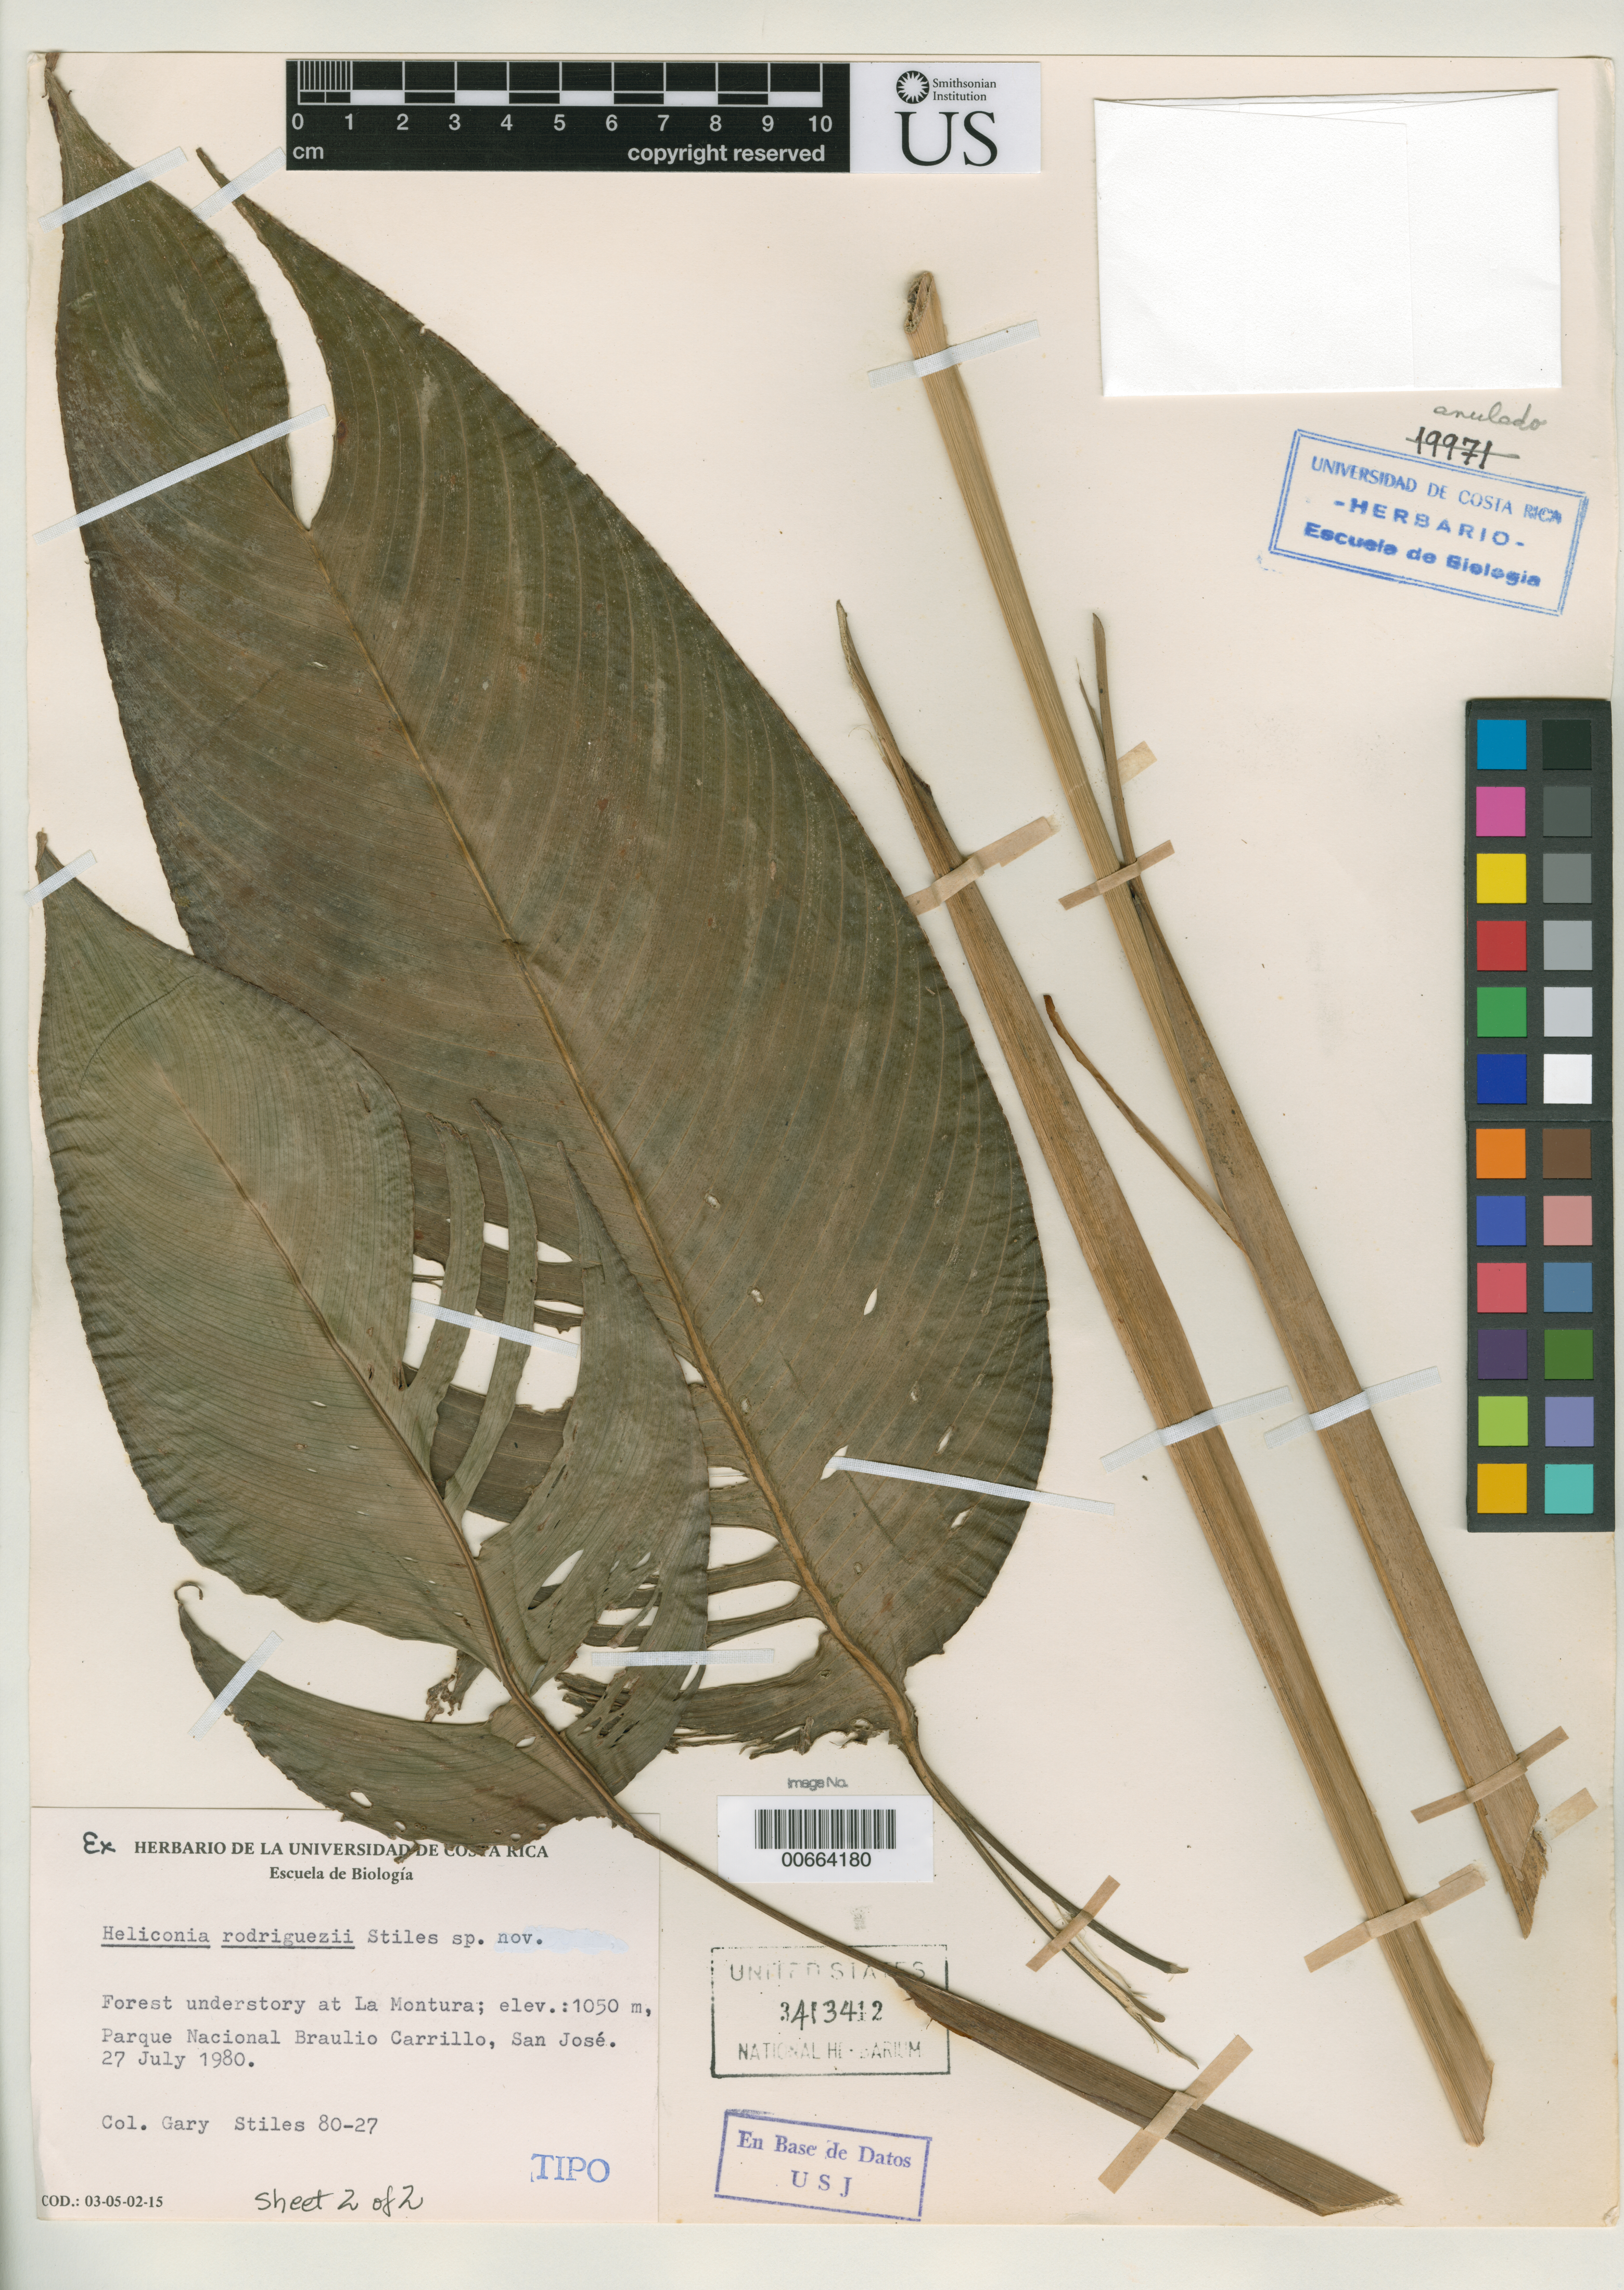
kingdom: Plantae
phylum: Tracheophyta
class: Liliopsida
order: Zingiberales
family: Heliconiaceae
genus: Heliconia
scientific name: Heliconia rodriguezii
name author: F.G. Stiles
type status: Isotype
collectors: F.G. Stiles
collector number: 80-27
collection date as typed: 27 Jul 1980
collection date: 1980-07-27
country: Costa Rica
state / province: San José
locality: La Montura; Parque Nacional Braulio Carrillo.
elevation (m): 1050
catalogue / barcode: US 3413412